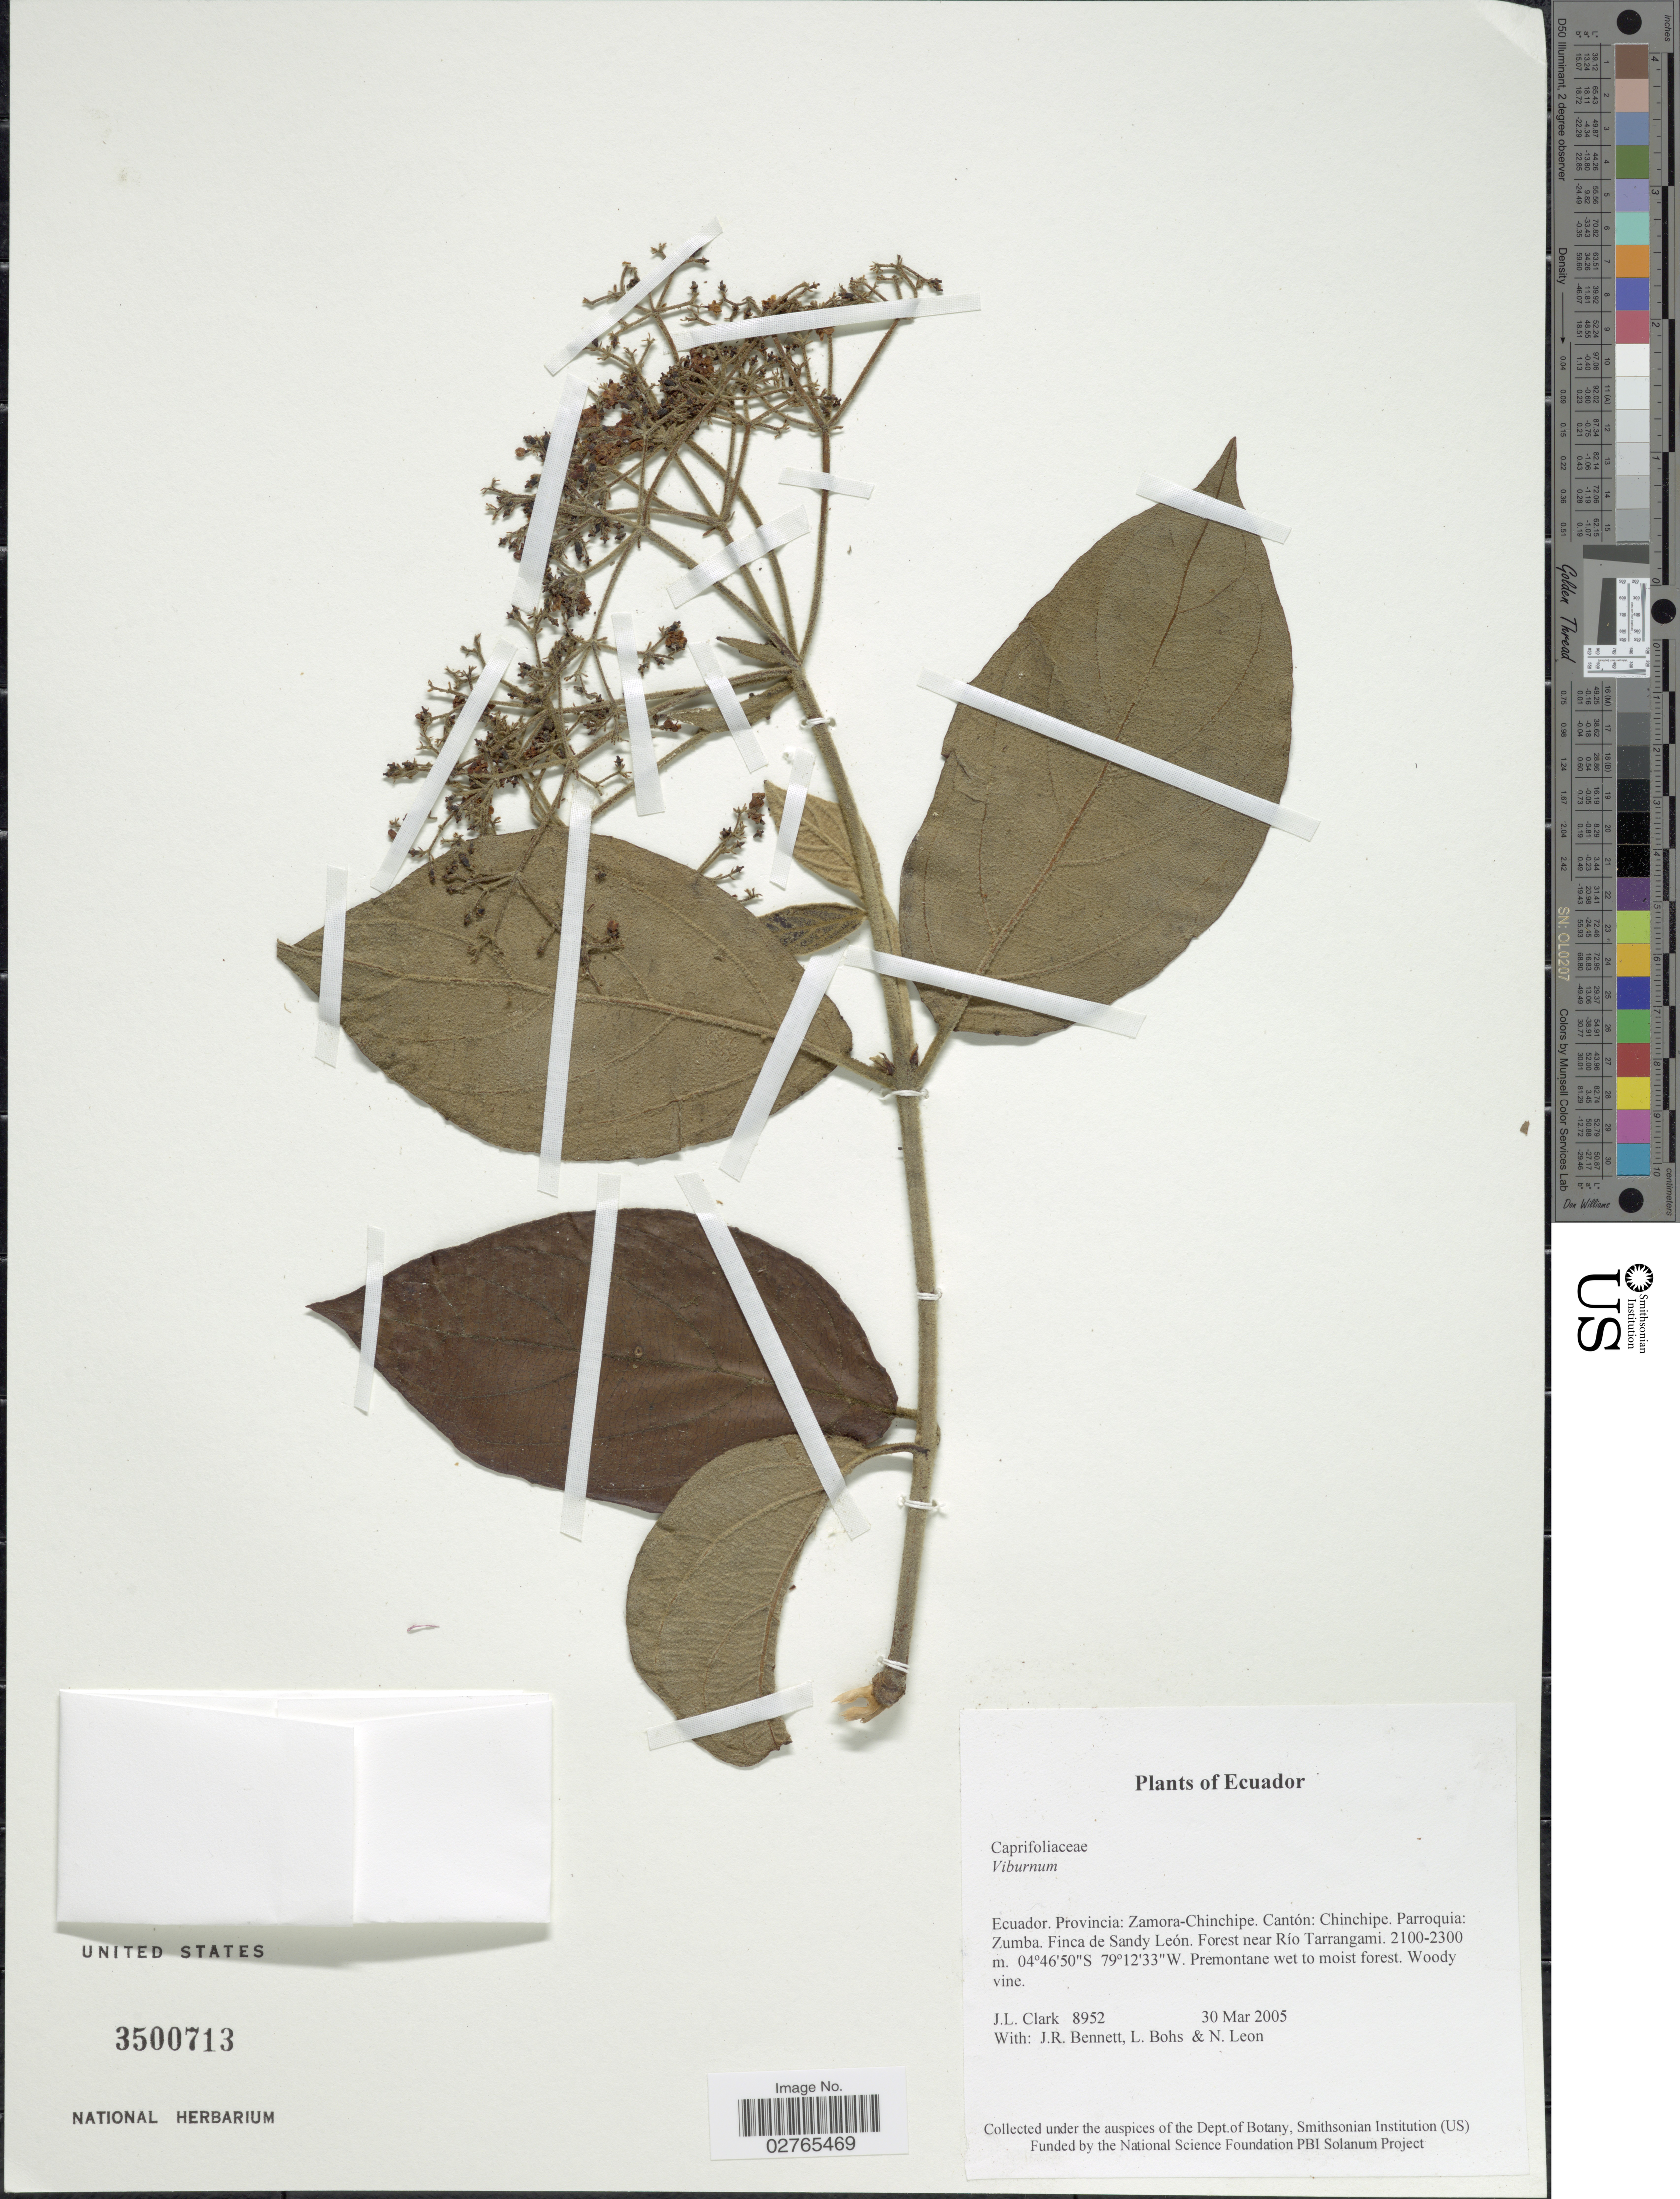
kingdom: Plantae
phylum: Tracheophyta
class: Magnoliopsida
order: Dipsacales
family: Viburnaceae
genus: Viburnum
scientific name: Viburnum sp.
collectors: J. L. Clark, J. R. Bennett, L. A. Bohs & N. Leon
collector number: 8952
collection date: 2005-03-30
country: Ecuador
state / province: Zamora-Chinchipe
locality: Cantón: Chinchipe. Parroquia: Zumba. Finca de Sandy León. Forest near Río Tarrangami.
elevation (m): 2100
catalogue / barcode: US 3500713